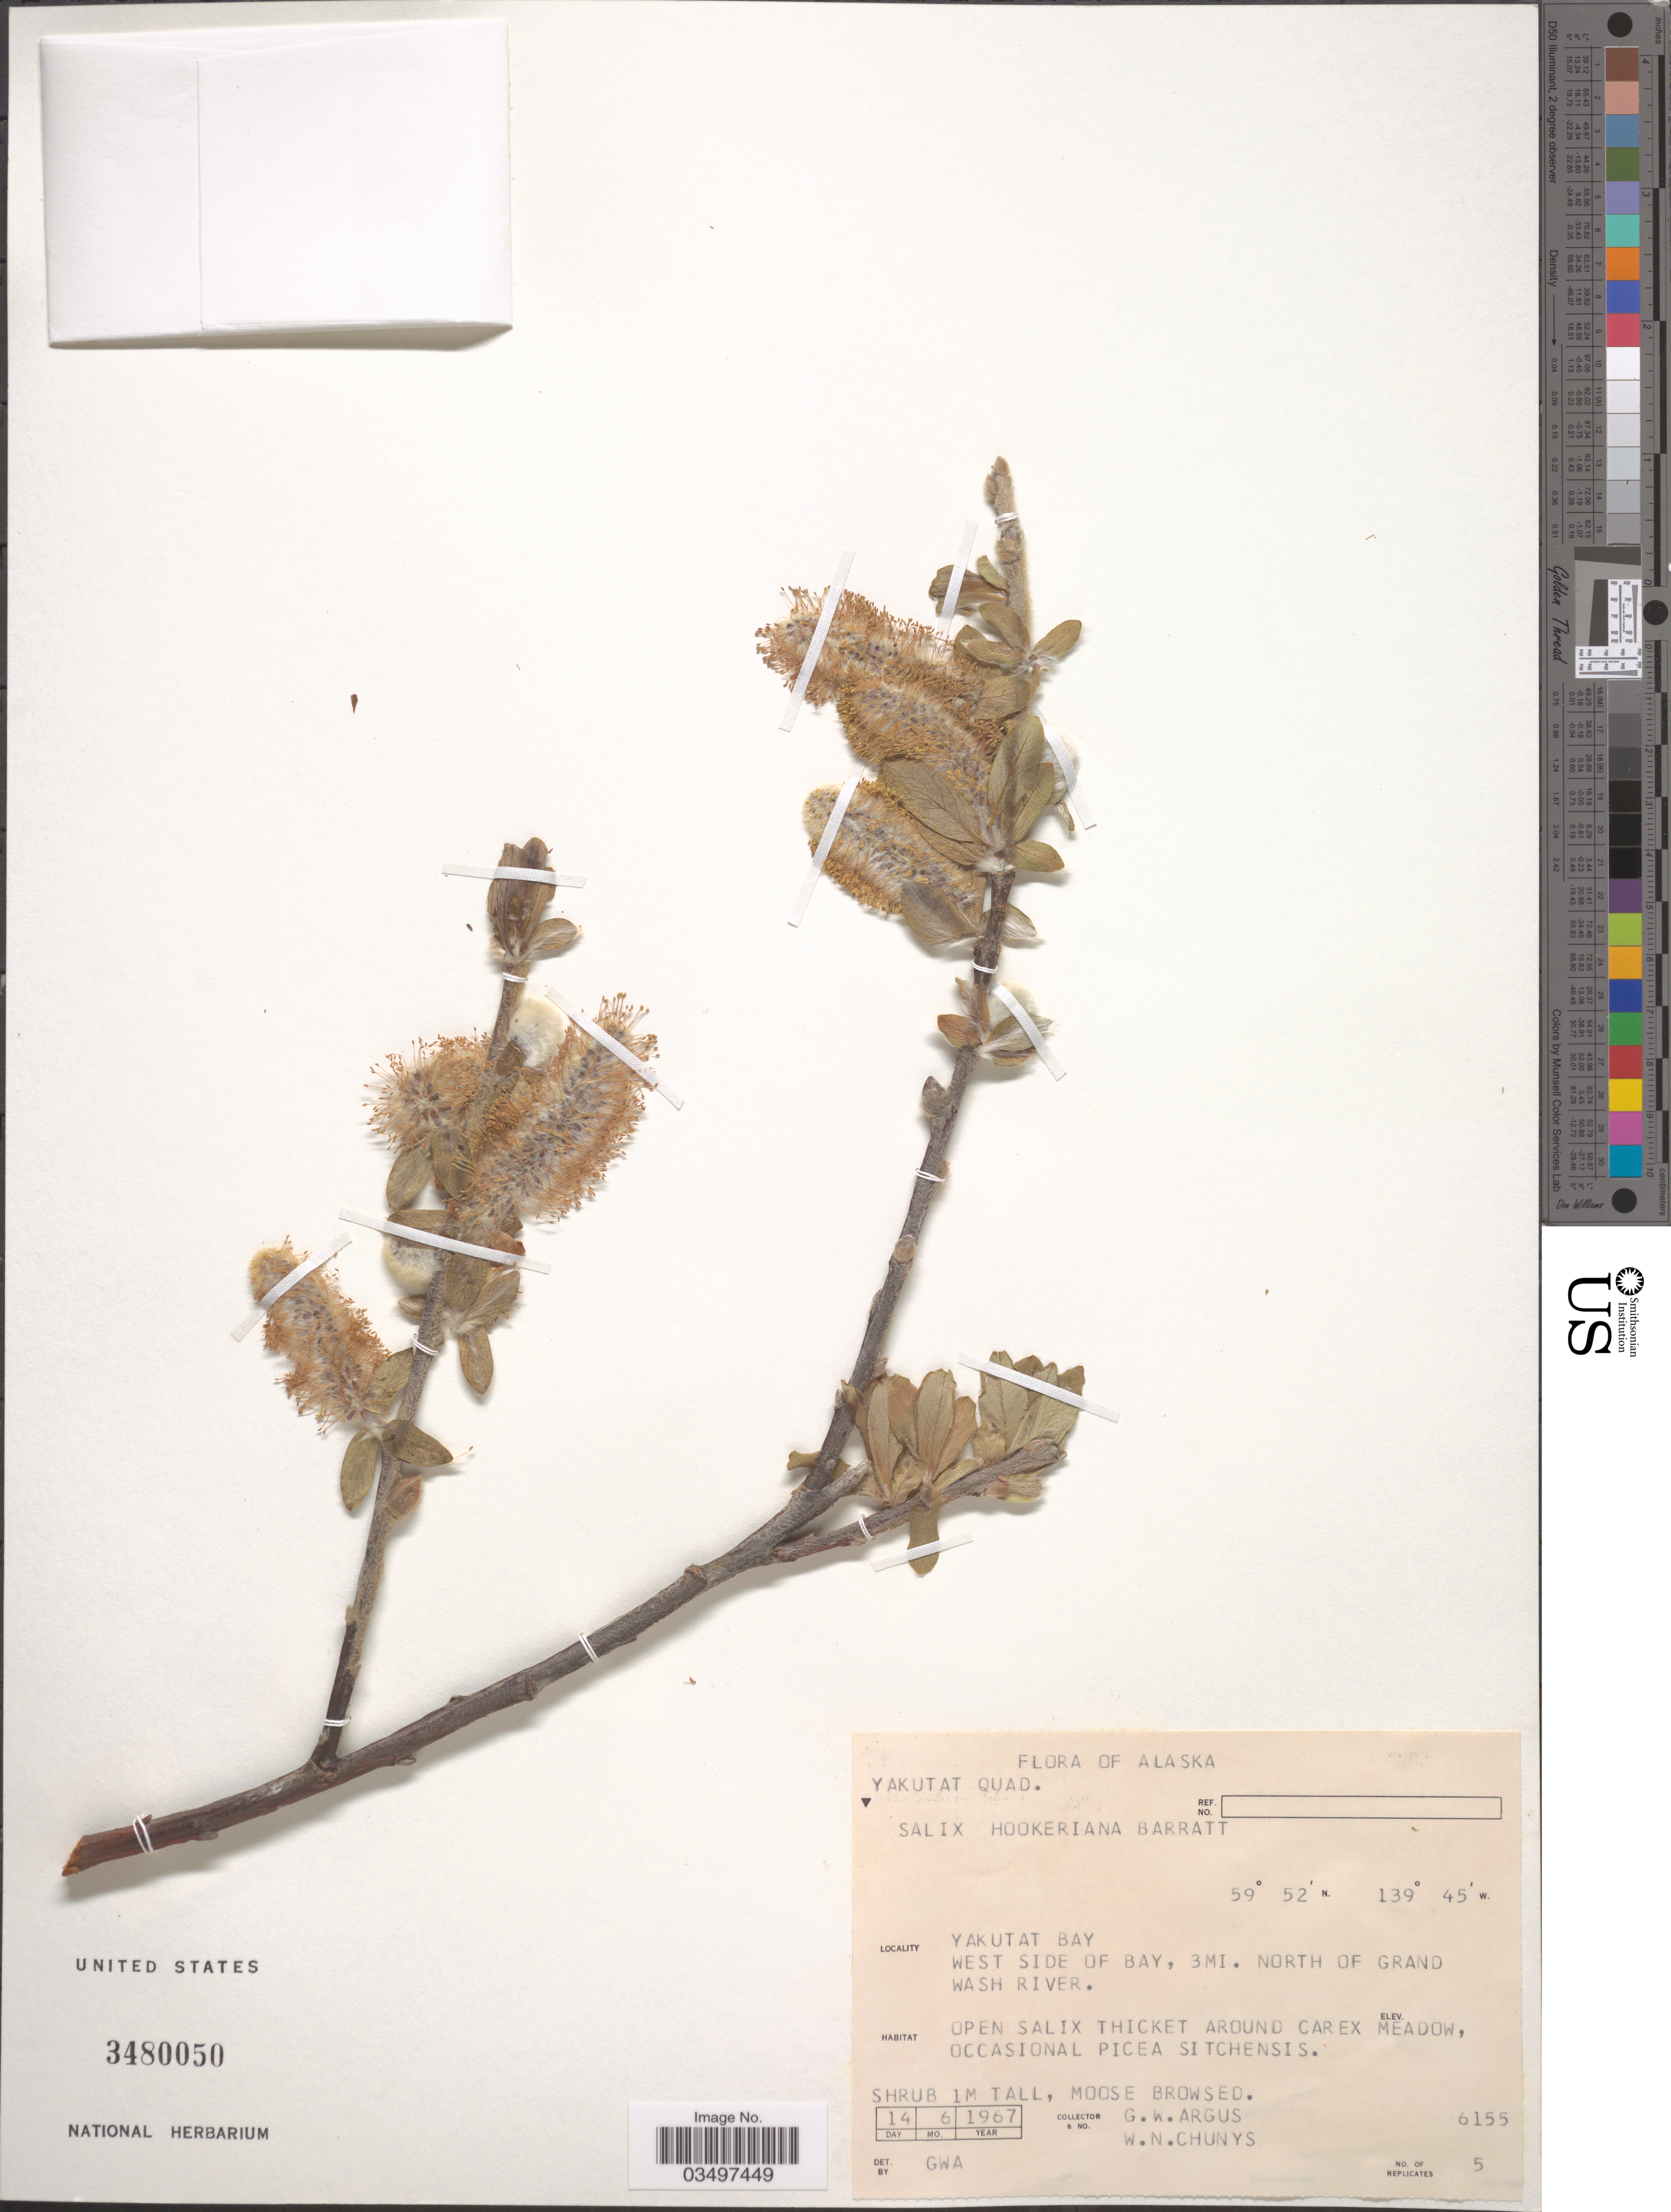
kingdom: Plantae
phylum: Tracheophyta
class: Magnoliopsida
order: Malpighiales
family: Salicaceae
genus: Salix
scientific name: Salix hookeriana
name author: Barratt ex Hook.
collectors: G. W. Argus & W. Chunys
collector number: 6155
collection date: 1967-06-14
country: United States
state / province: Alaska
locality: Yakutat Bay. West side of Bay, 3mi. north of Grand Wash River.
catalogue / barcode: US 3480050